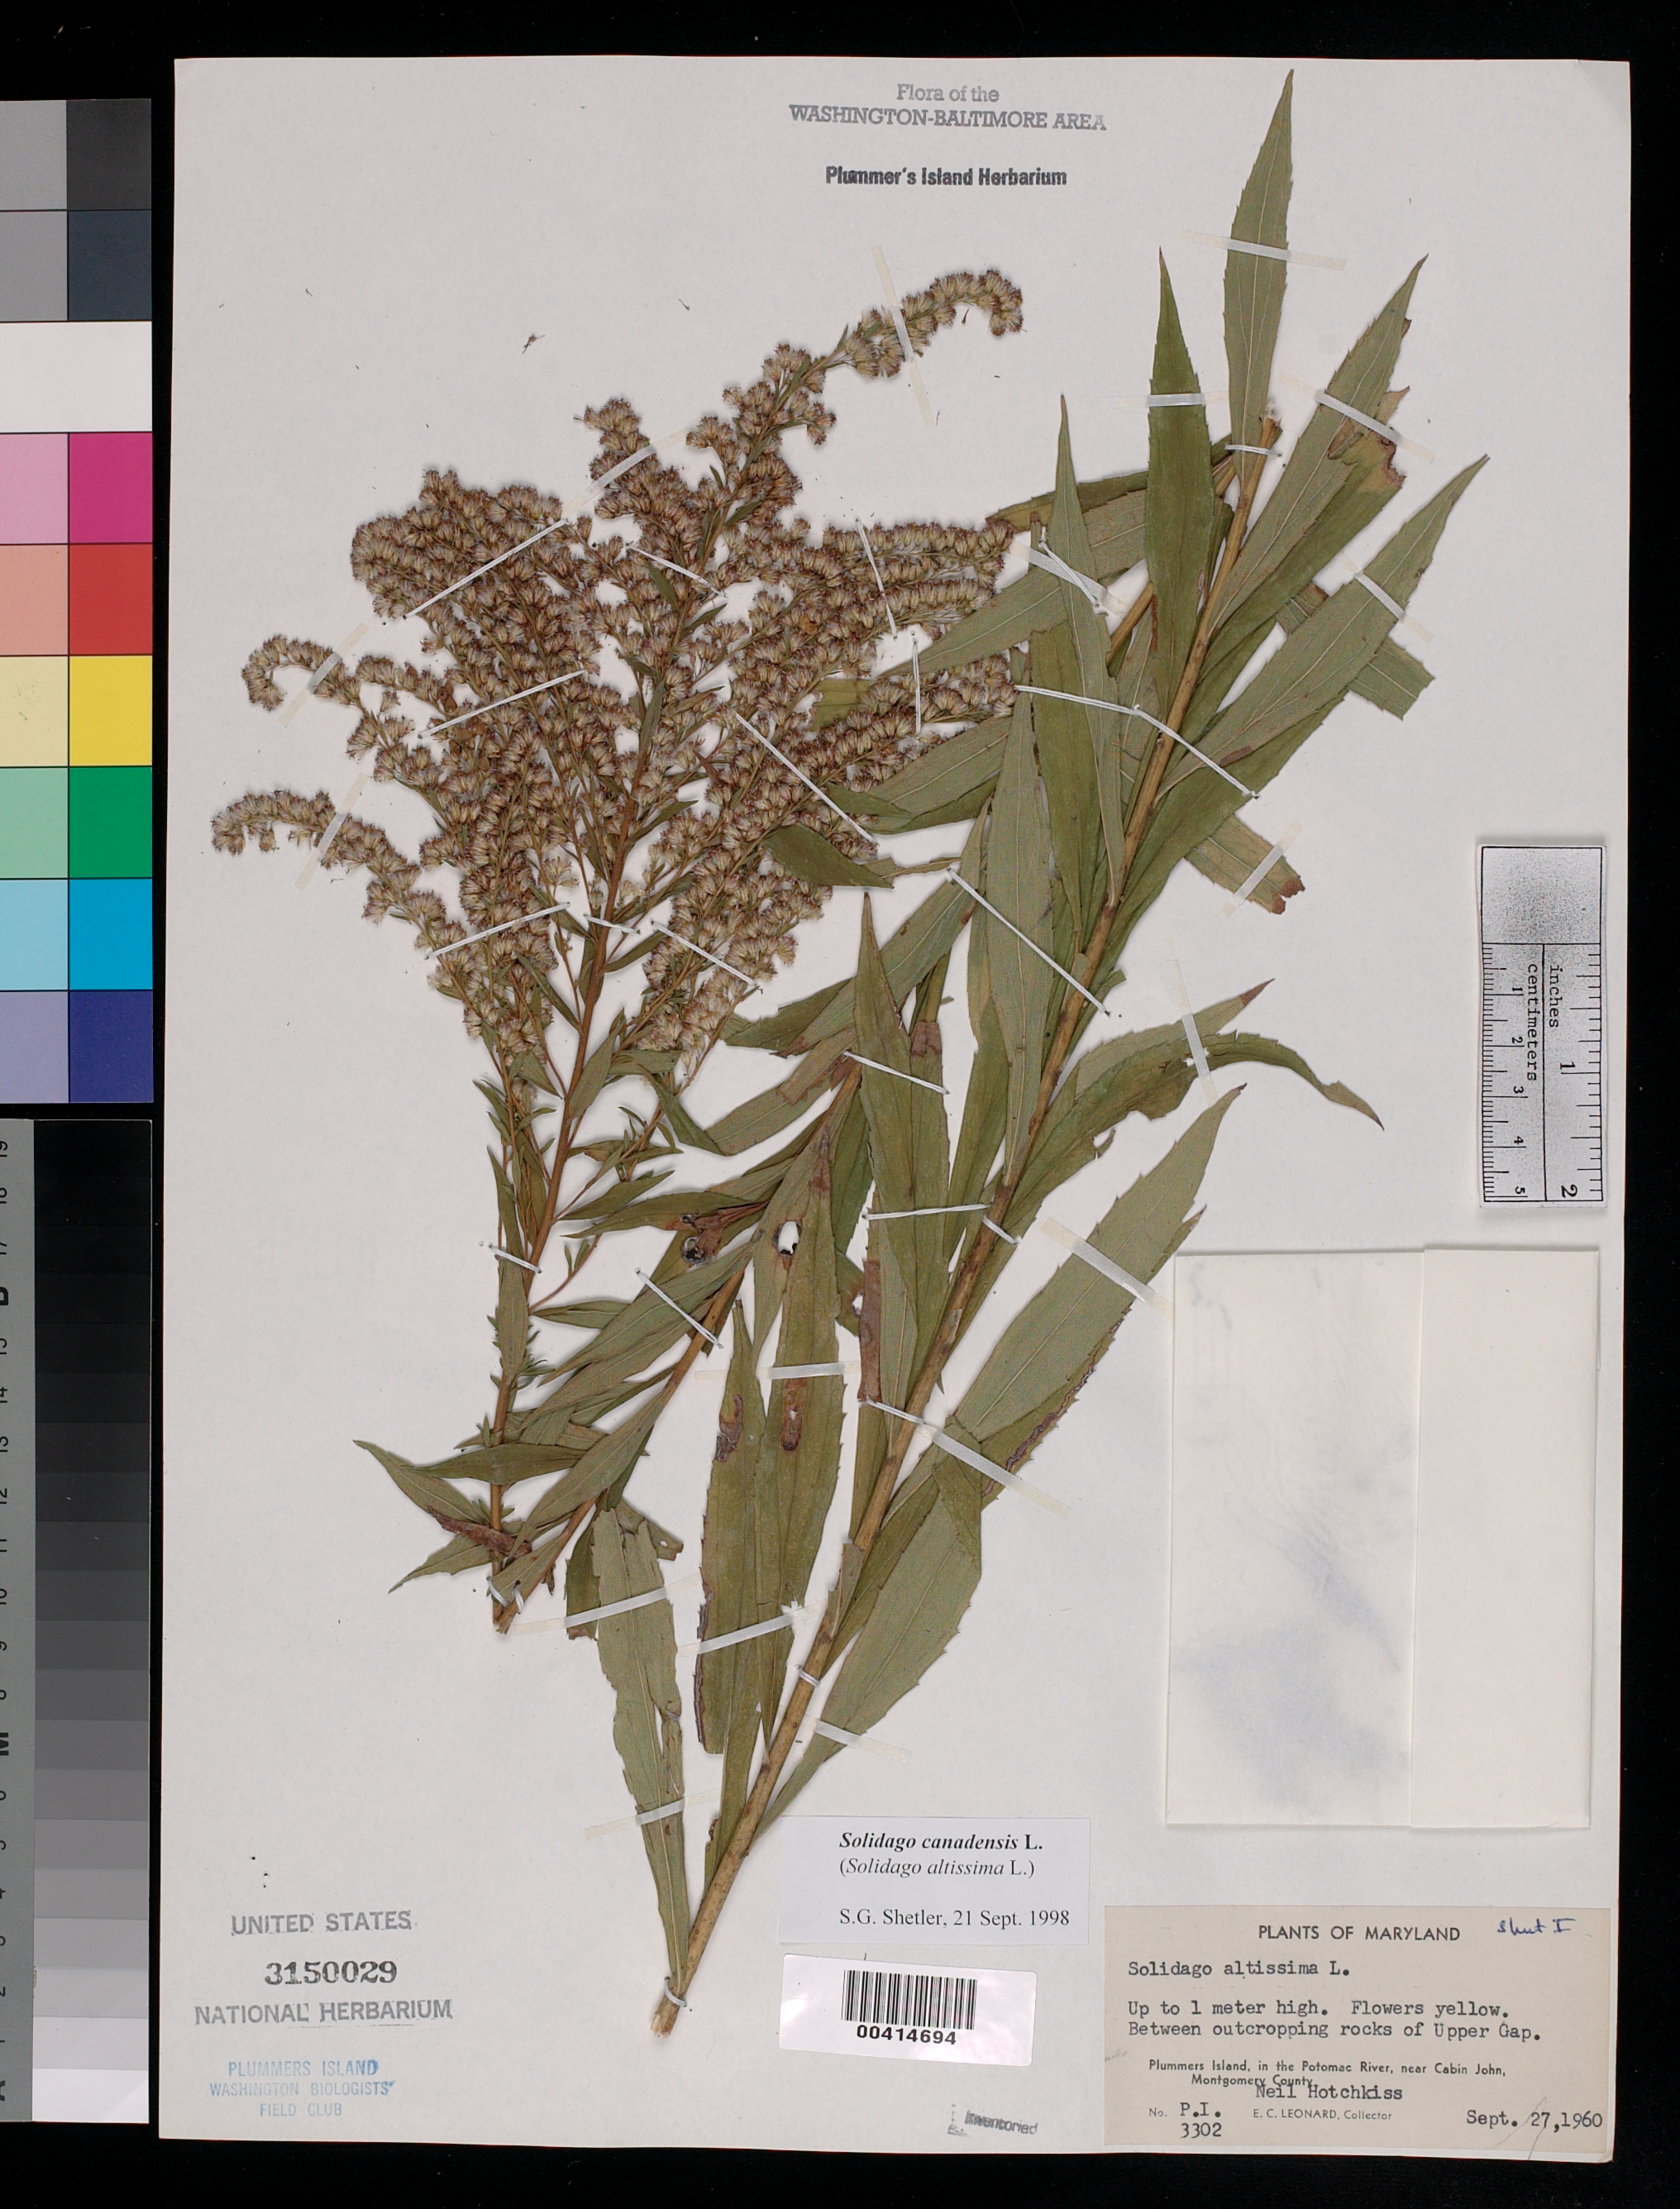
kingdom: Plantae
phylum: Tracheophyta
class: Magnoliopsida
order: Asterales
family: Asteraceae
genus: Solidago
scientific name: Solidago canadensis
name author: L.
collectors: E. C. Leonard & N. Hotchkiss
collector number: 3302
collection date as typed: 27 Sep 1960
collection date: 1960-09-27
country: United States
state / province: Maryland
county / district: Montgomery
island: Plummers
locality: Plummer's Island; Upper Gap Plummers Island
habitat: Between outcropping rocks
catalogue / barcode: US 3150029